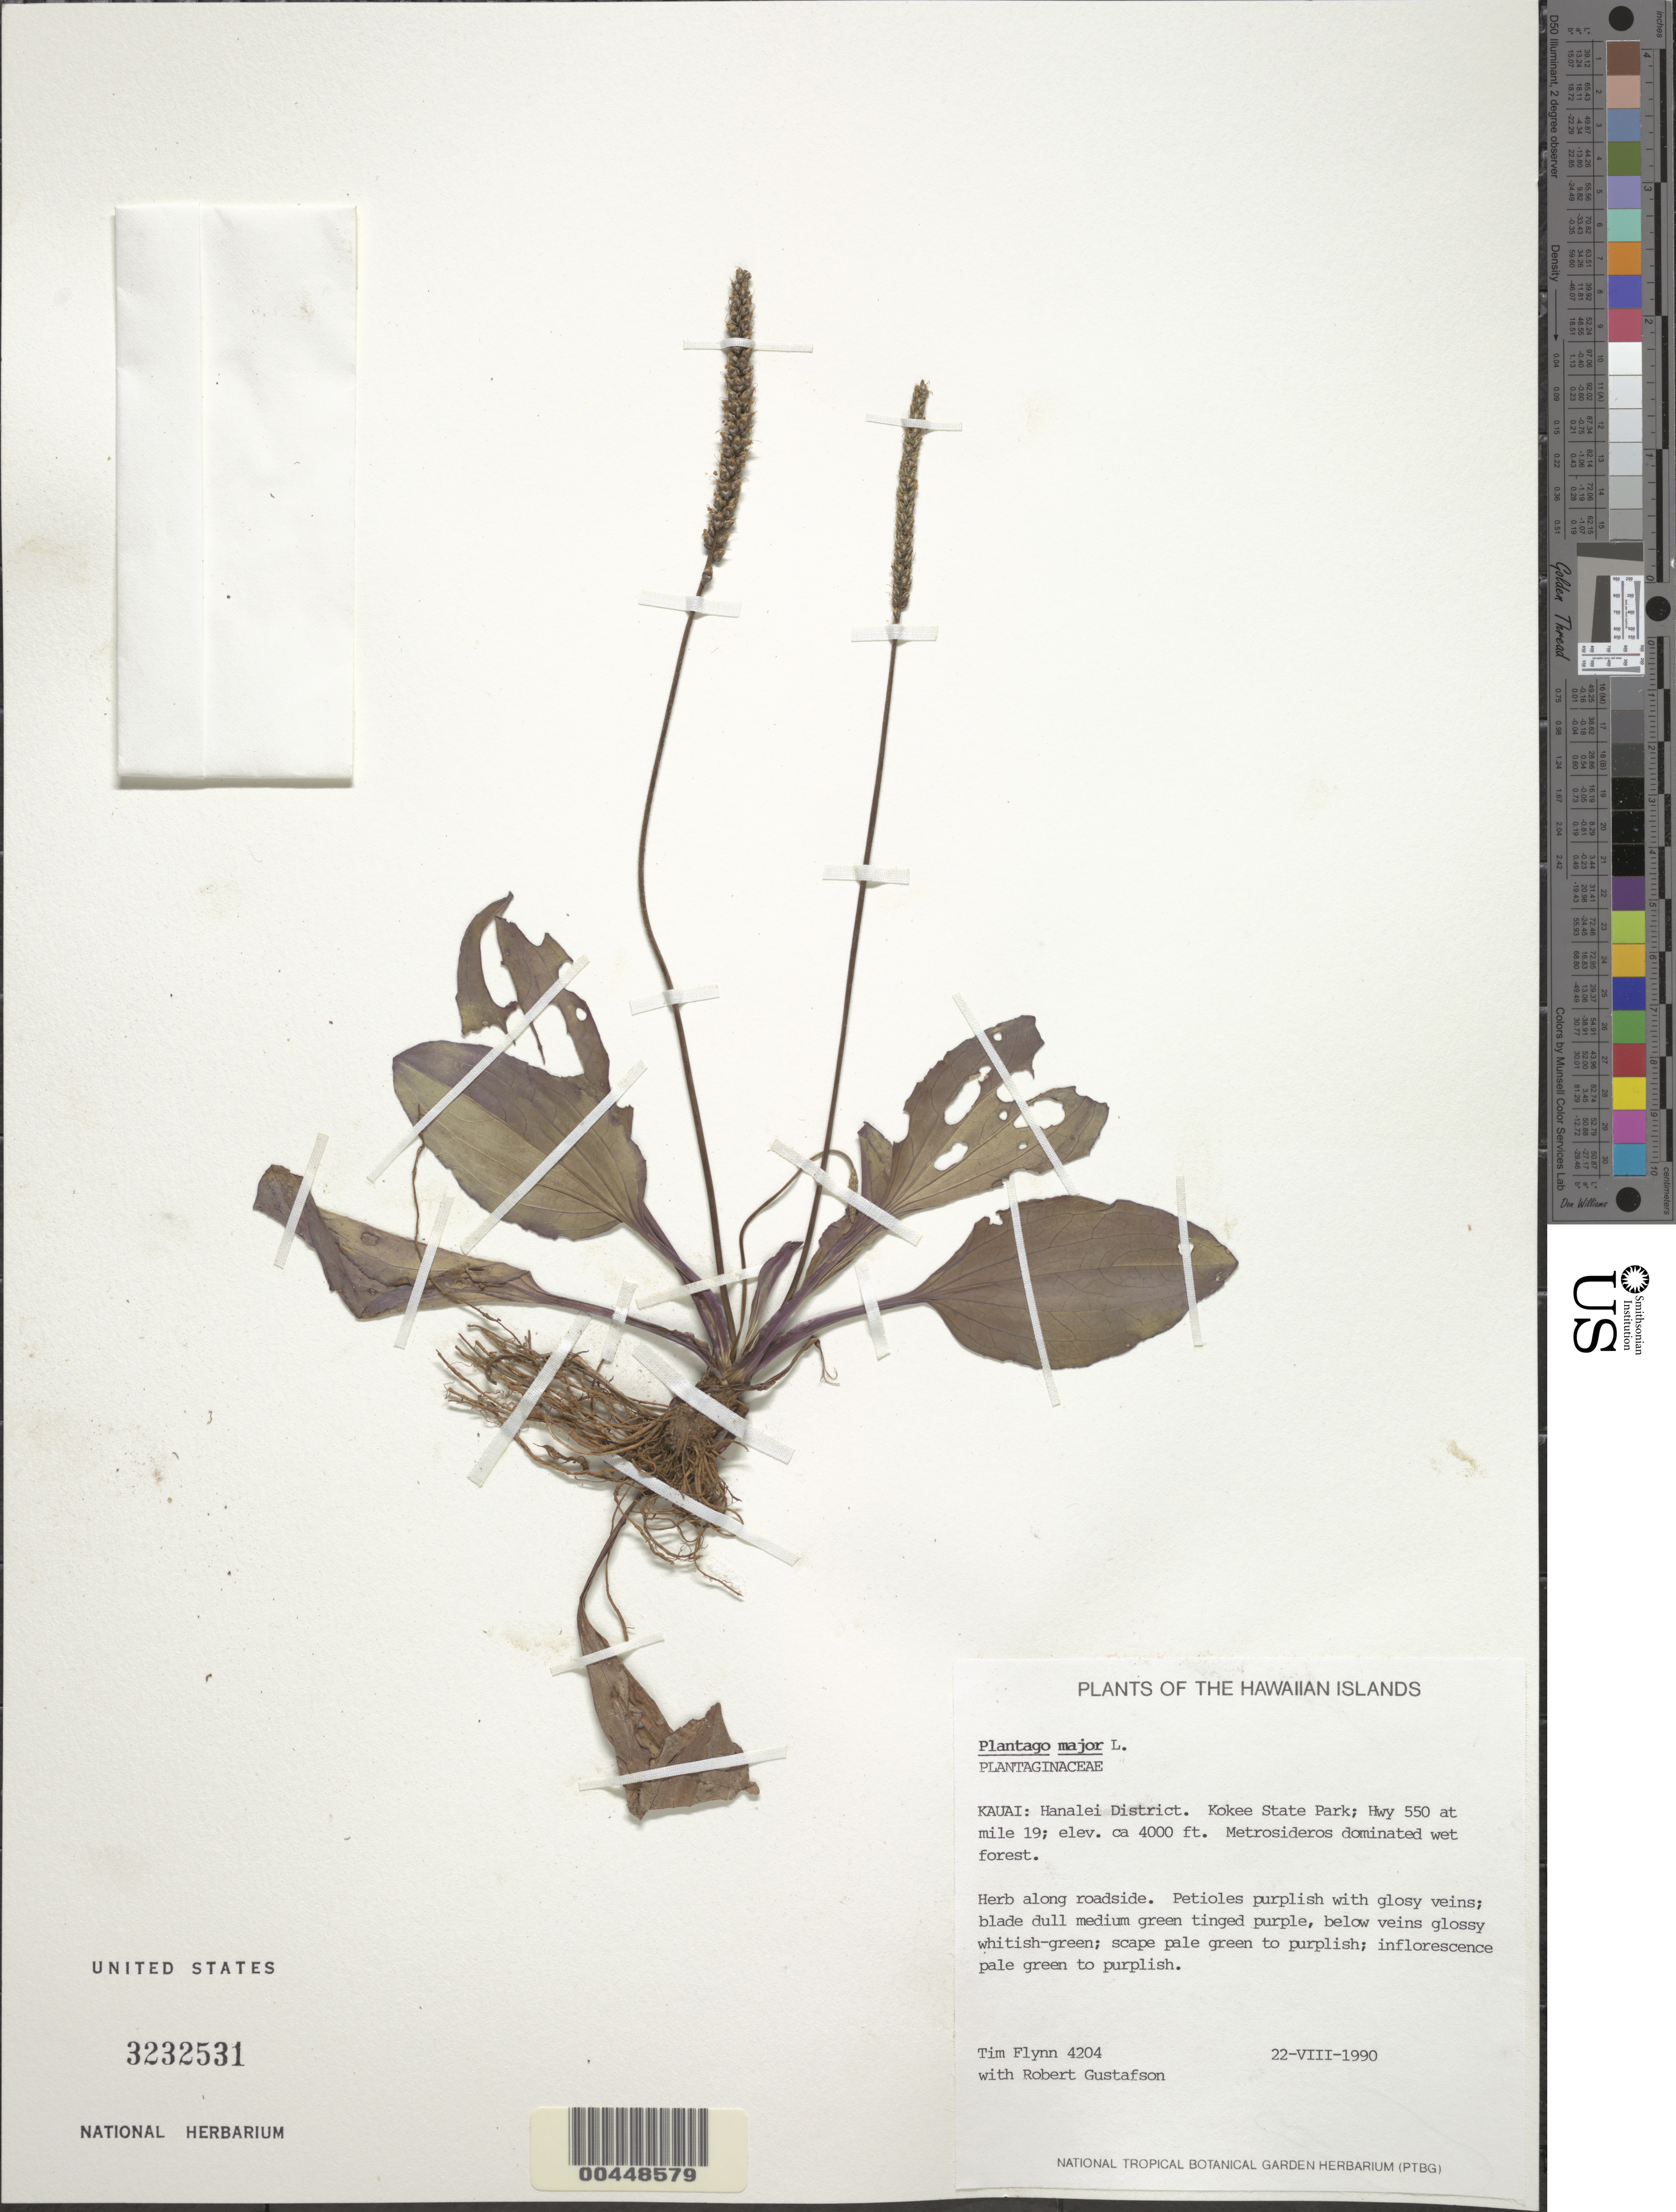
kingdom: Plantae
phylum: Tracheophyta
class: Magnoliopsida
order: Lamiales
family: Plantaginaceae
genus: Plantago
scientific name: Plantago major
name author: L.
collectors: T. W. Flynn & R. Gustafson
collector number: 4204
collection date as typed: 22 Aug 1990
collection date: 1990-08-22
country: United States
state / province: Hawaii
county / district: Kauai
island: Kaua'i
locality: Hanalei Dist, Kokee State Park, Hwy 550 at mile 19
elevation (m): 1219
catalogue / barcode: US 3232531